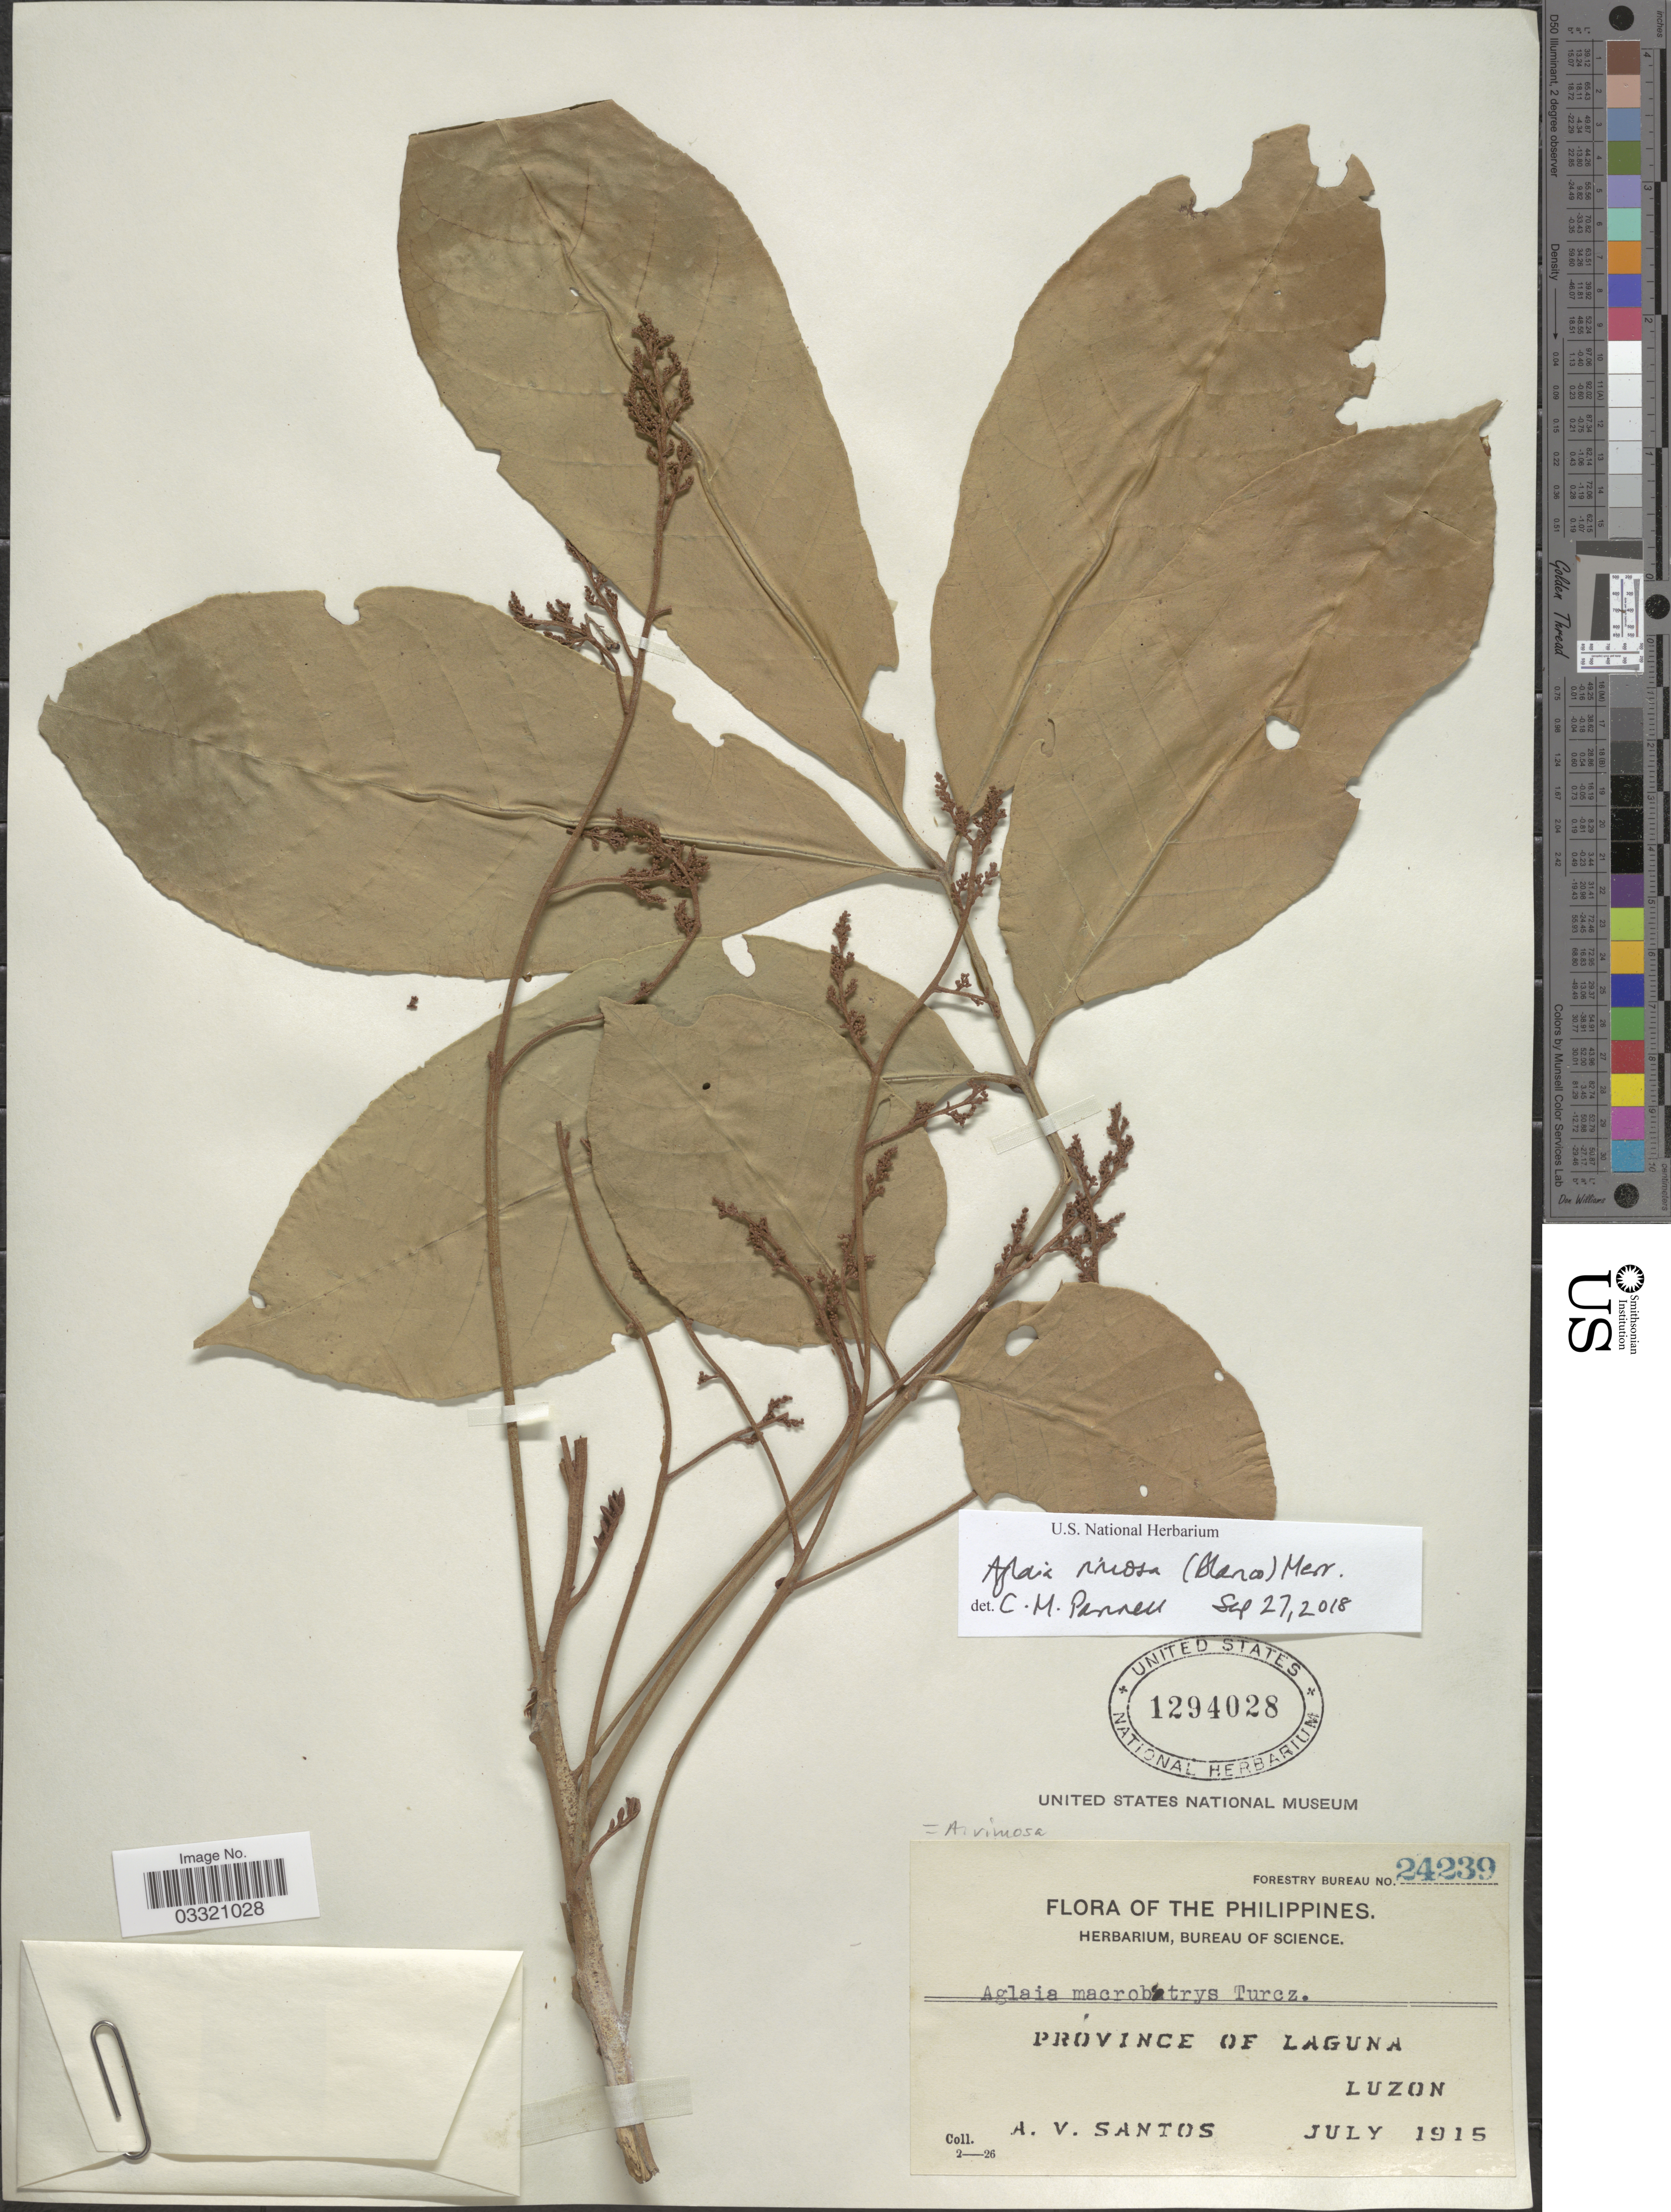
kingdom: Plantae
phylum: Tracheophyta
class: Magnoliopsida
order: Sapindales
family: Meliaceae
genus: Aglaia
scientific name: Aglaia rimosa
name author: (Blanco) Merr.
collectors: A. Santos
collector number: Forestry Bureau 24239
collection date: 1915-07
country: Philippines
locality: Province of Laguna. Luzon.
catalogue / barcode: US 1294028